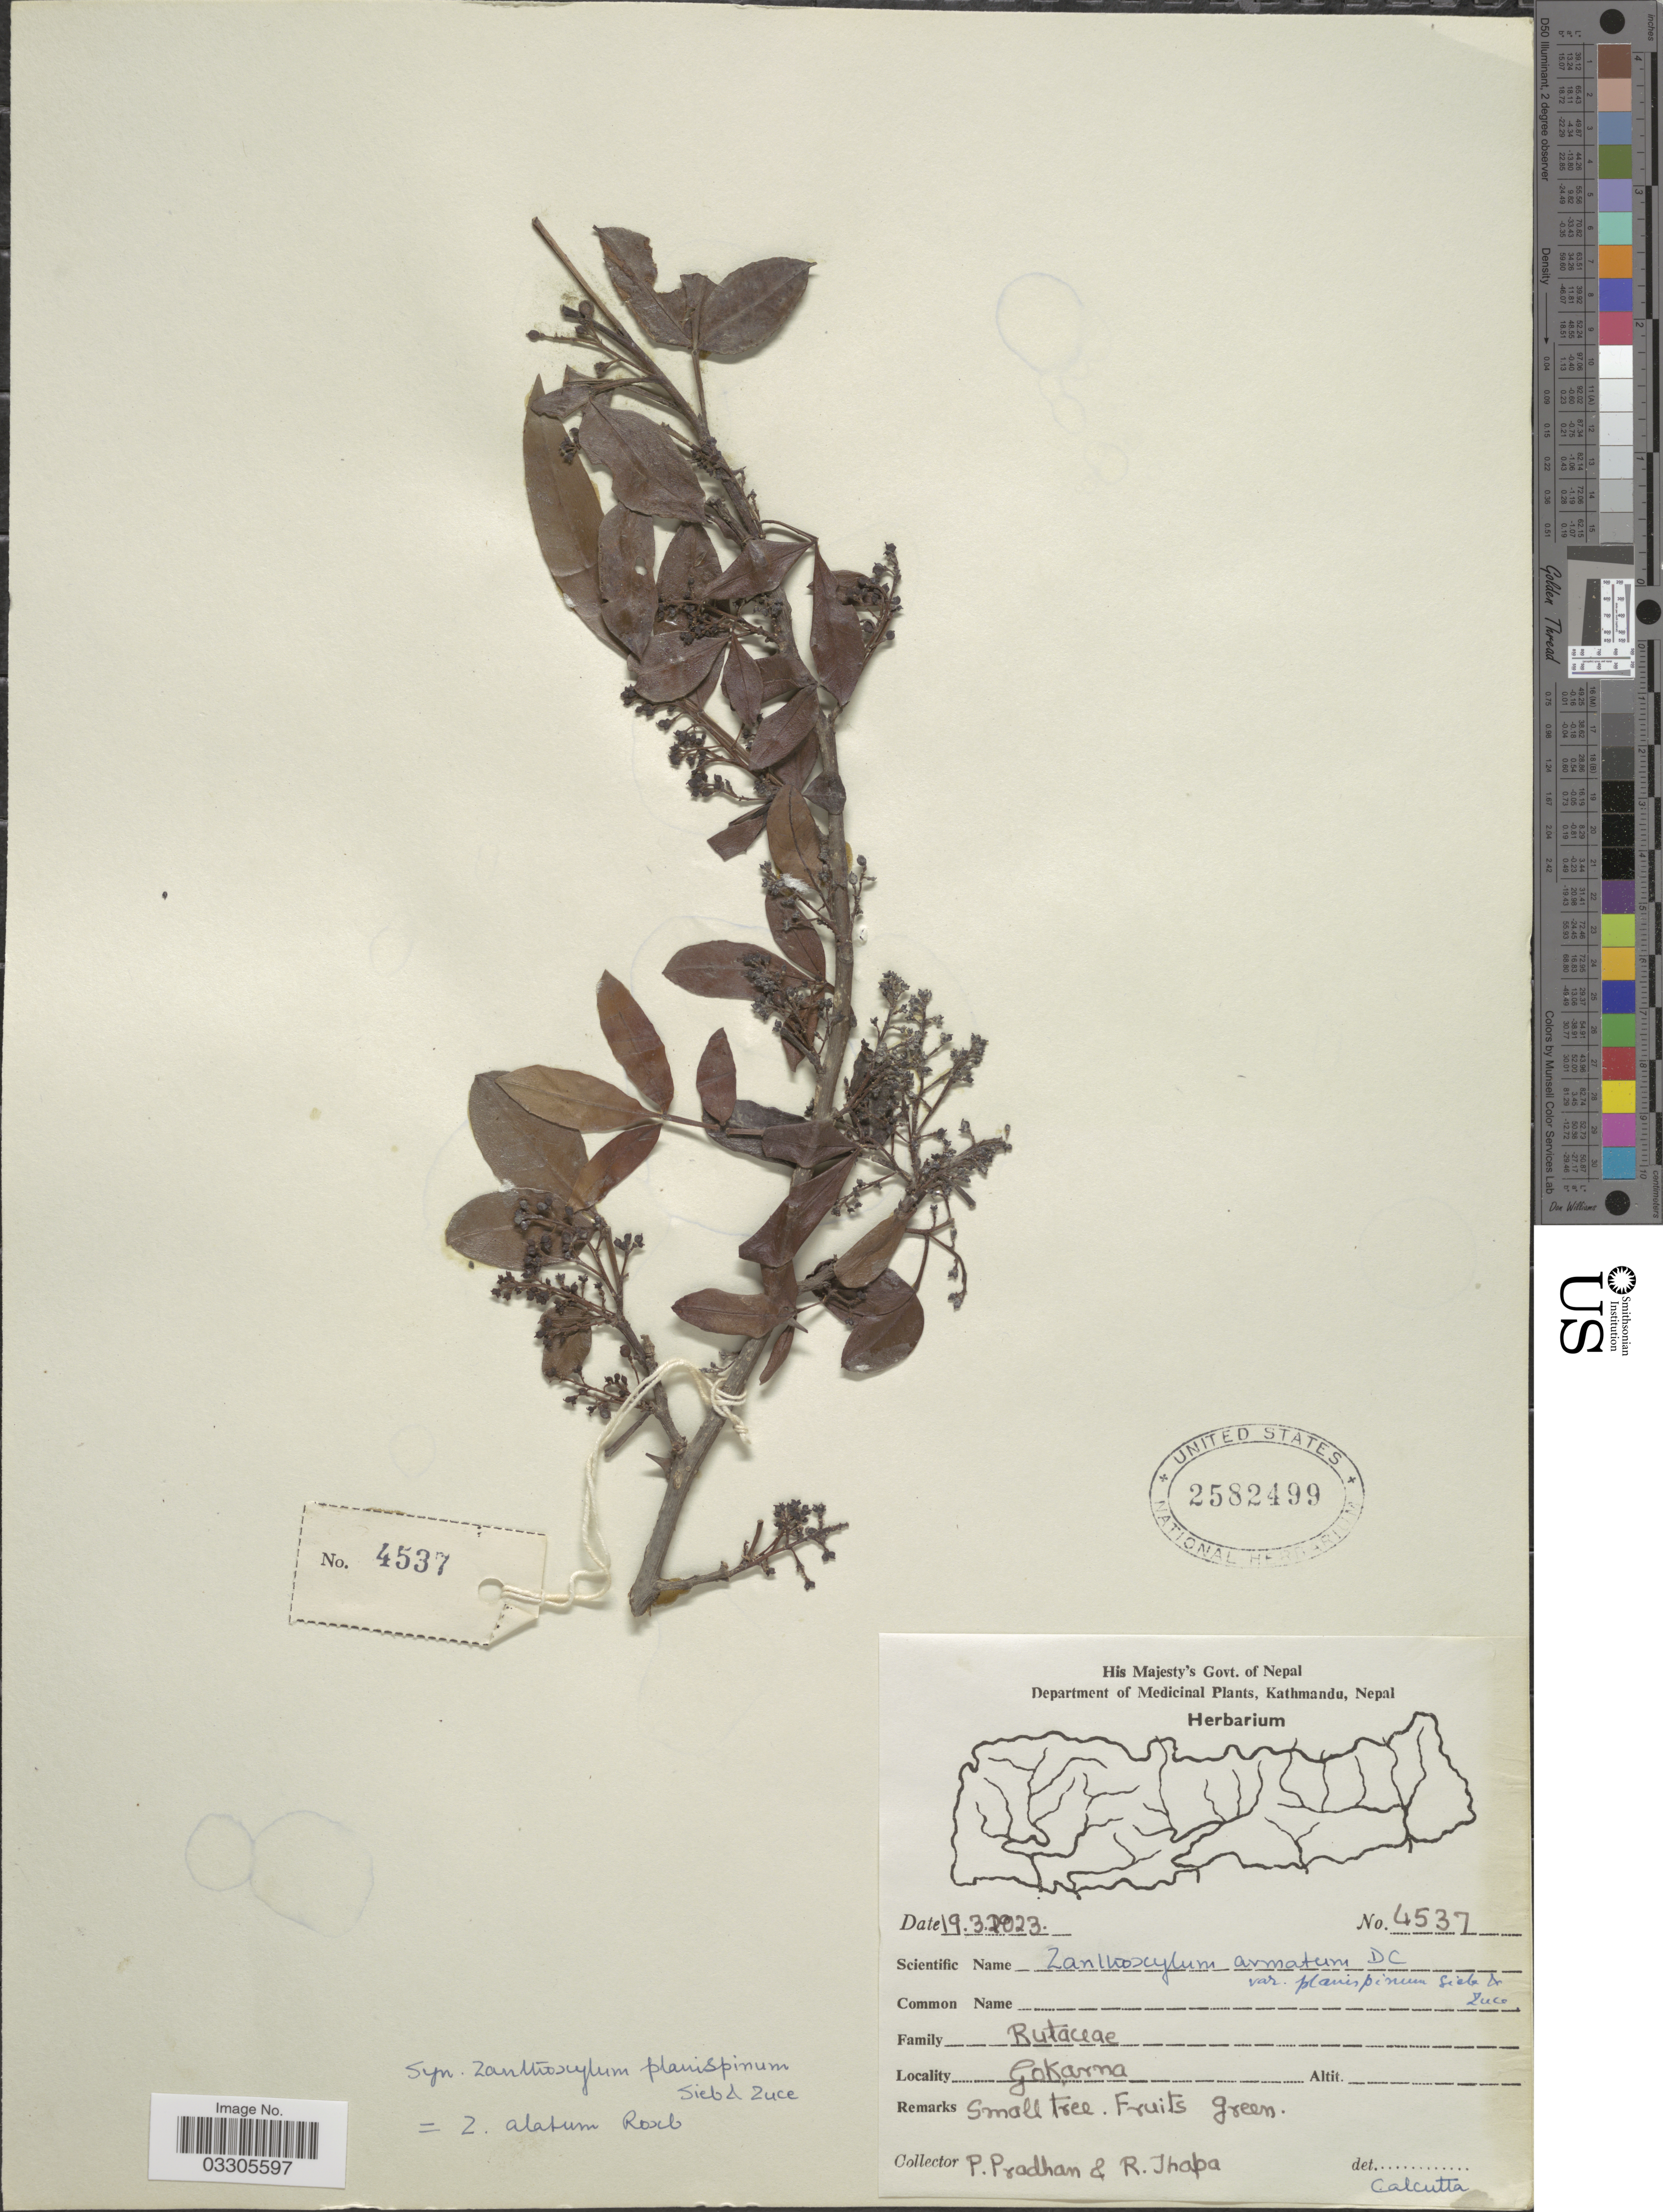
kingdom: Plantae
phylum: Tracheophyta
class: Magnoliopsida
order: Sapindales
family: Rutaceae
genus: Zanthoxylum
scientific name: Zanthoxylum armatum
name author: DC.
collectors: P. Pradhan & R. Thapa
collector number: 4537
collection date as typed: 19.3.2023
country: Nepal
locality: Gokarna.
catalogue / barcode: US 2582499